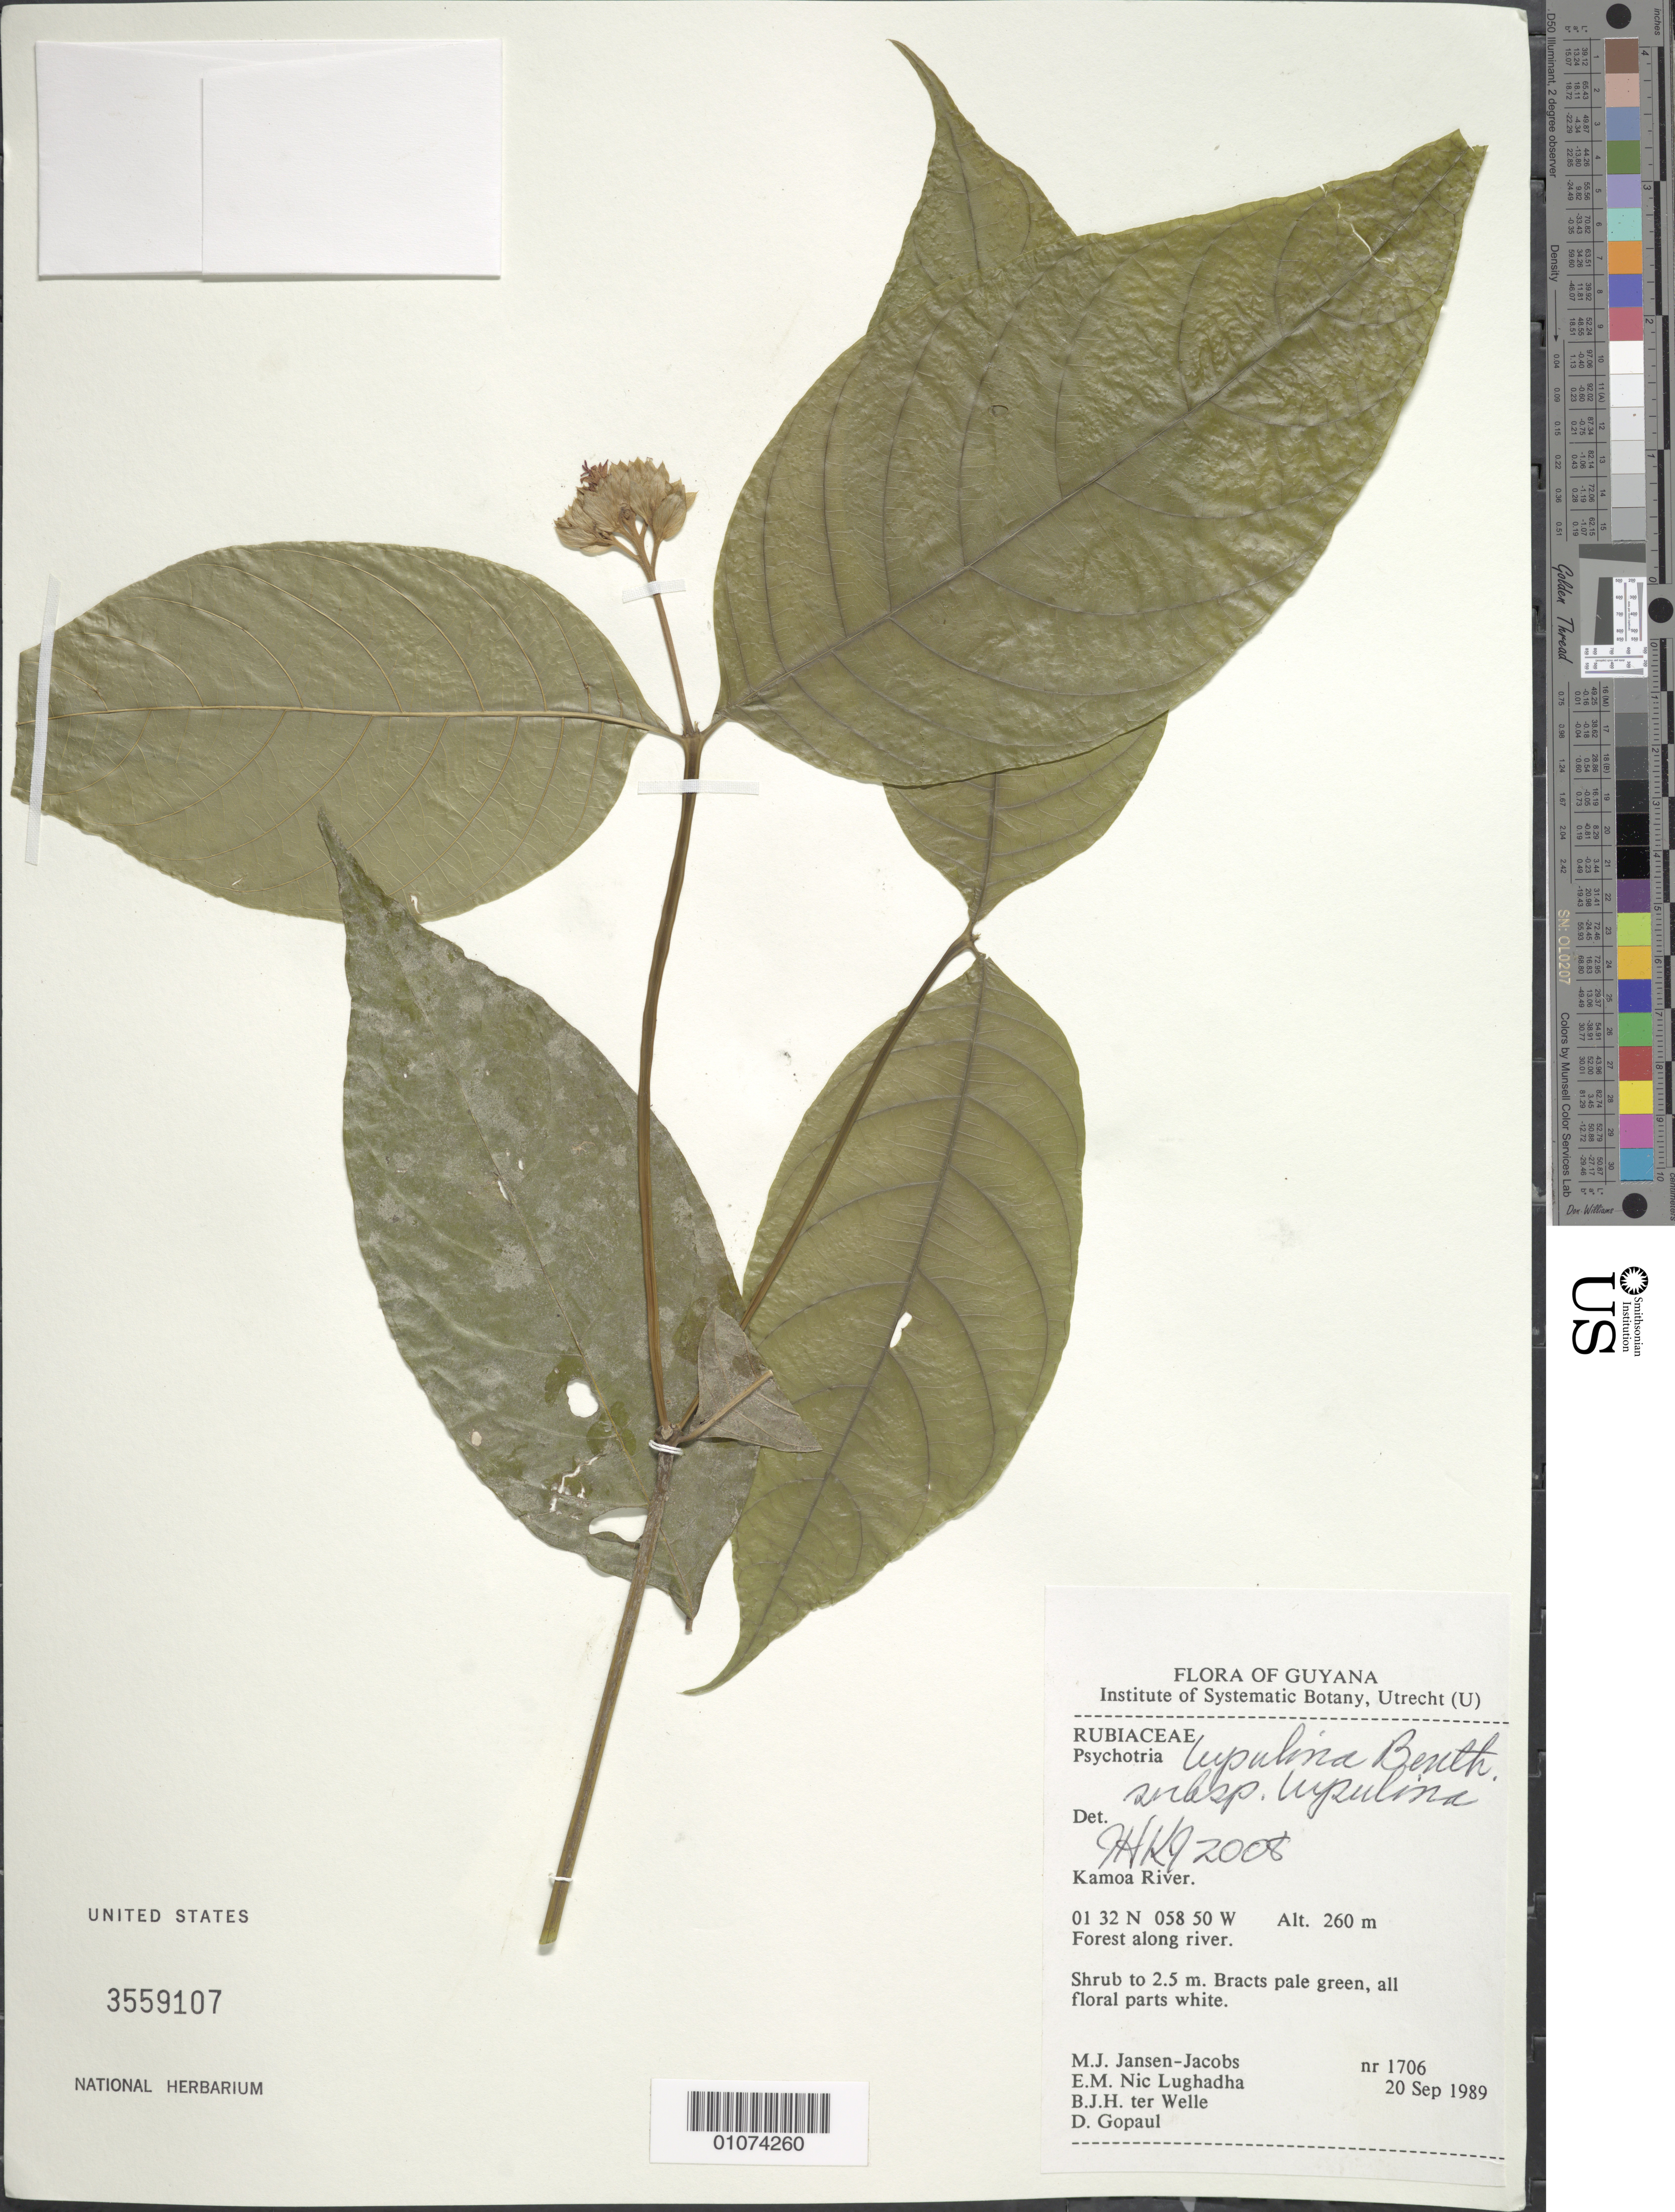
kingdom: Plantae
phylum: Tracheophyta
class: Magnoliopsida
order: Gentianales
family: Rubiaceae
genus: Psychotria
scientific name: Psychotria lupulina subsp. lupulina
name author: Benth.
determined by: Kirkbride, J. H.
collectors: M. J. Jansen-Jacobs, E. Nic Lughadha, B. Welle & D. Gopaul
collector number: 1706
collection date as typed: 20-Sep-89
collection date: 1989-09-20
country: Guyana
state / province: U. Takutu-U. Essequibo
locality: Kamoa River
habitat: Forest along river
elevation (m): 260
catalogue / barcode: US 3559107